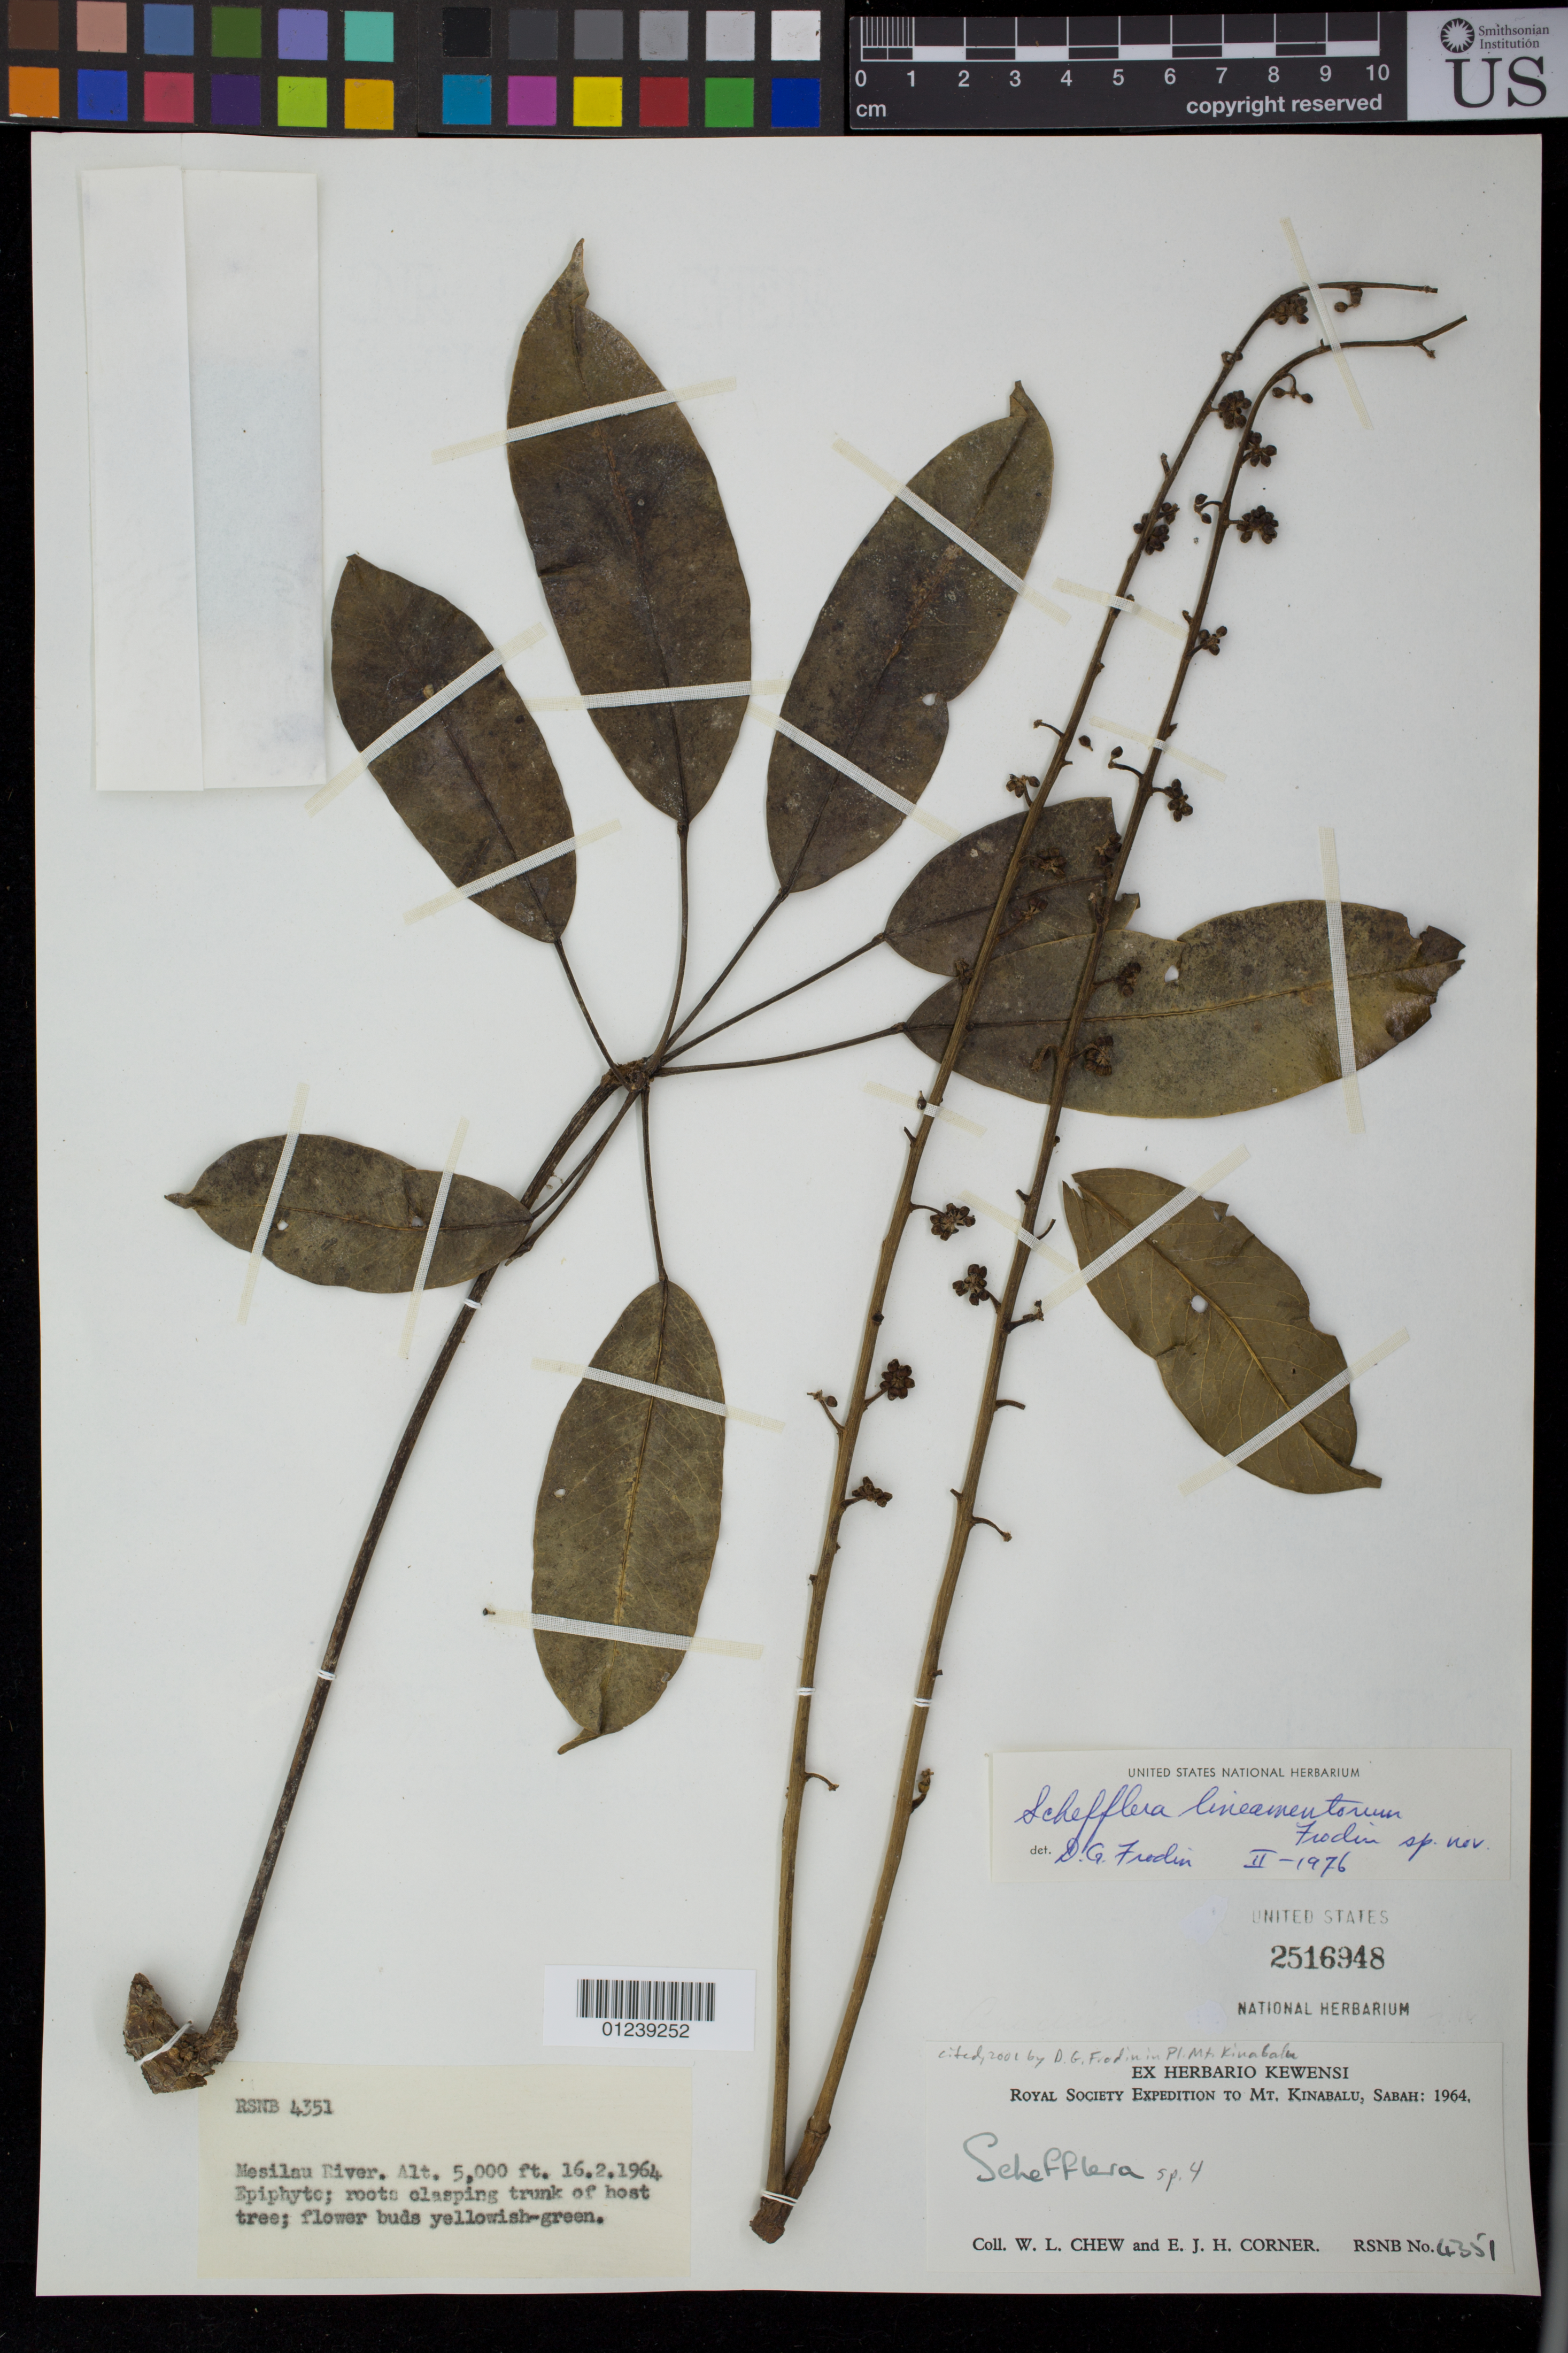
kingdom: Plantae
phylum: Tracheophyta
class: Magnoliopsida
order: Apiales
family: Araliaceae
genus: Schefflera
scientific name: Schefflera sp.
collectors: W. Chew & E. Corner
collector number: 4351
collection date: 1964-02-16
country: Malaysia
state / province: Sabah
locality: Mesilau River. Mt. Kinabalu.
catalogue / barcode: US 2516948